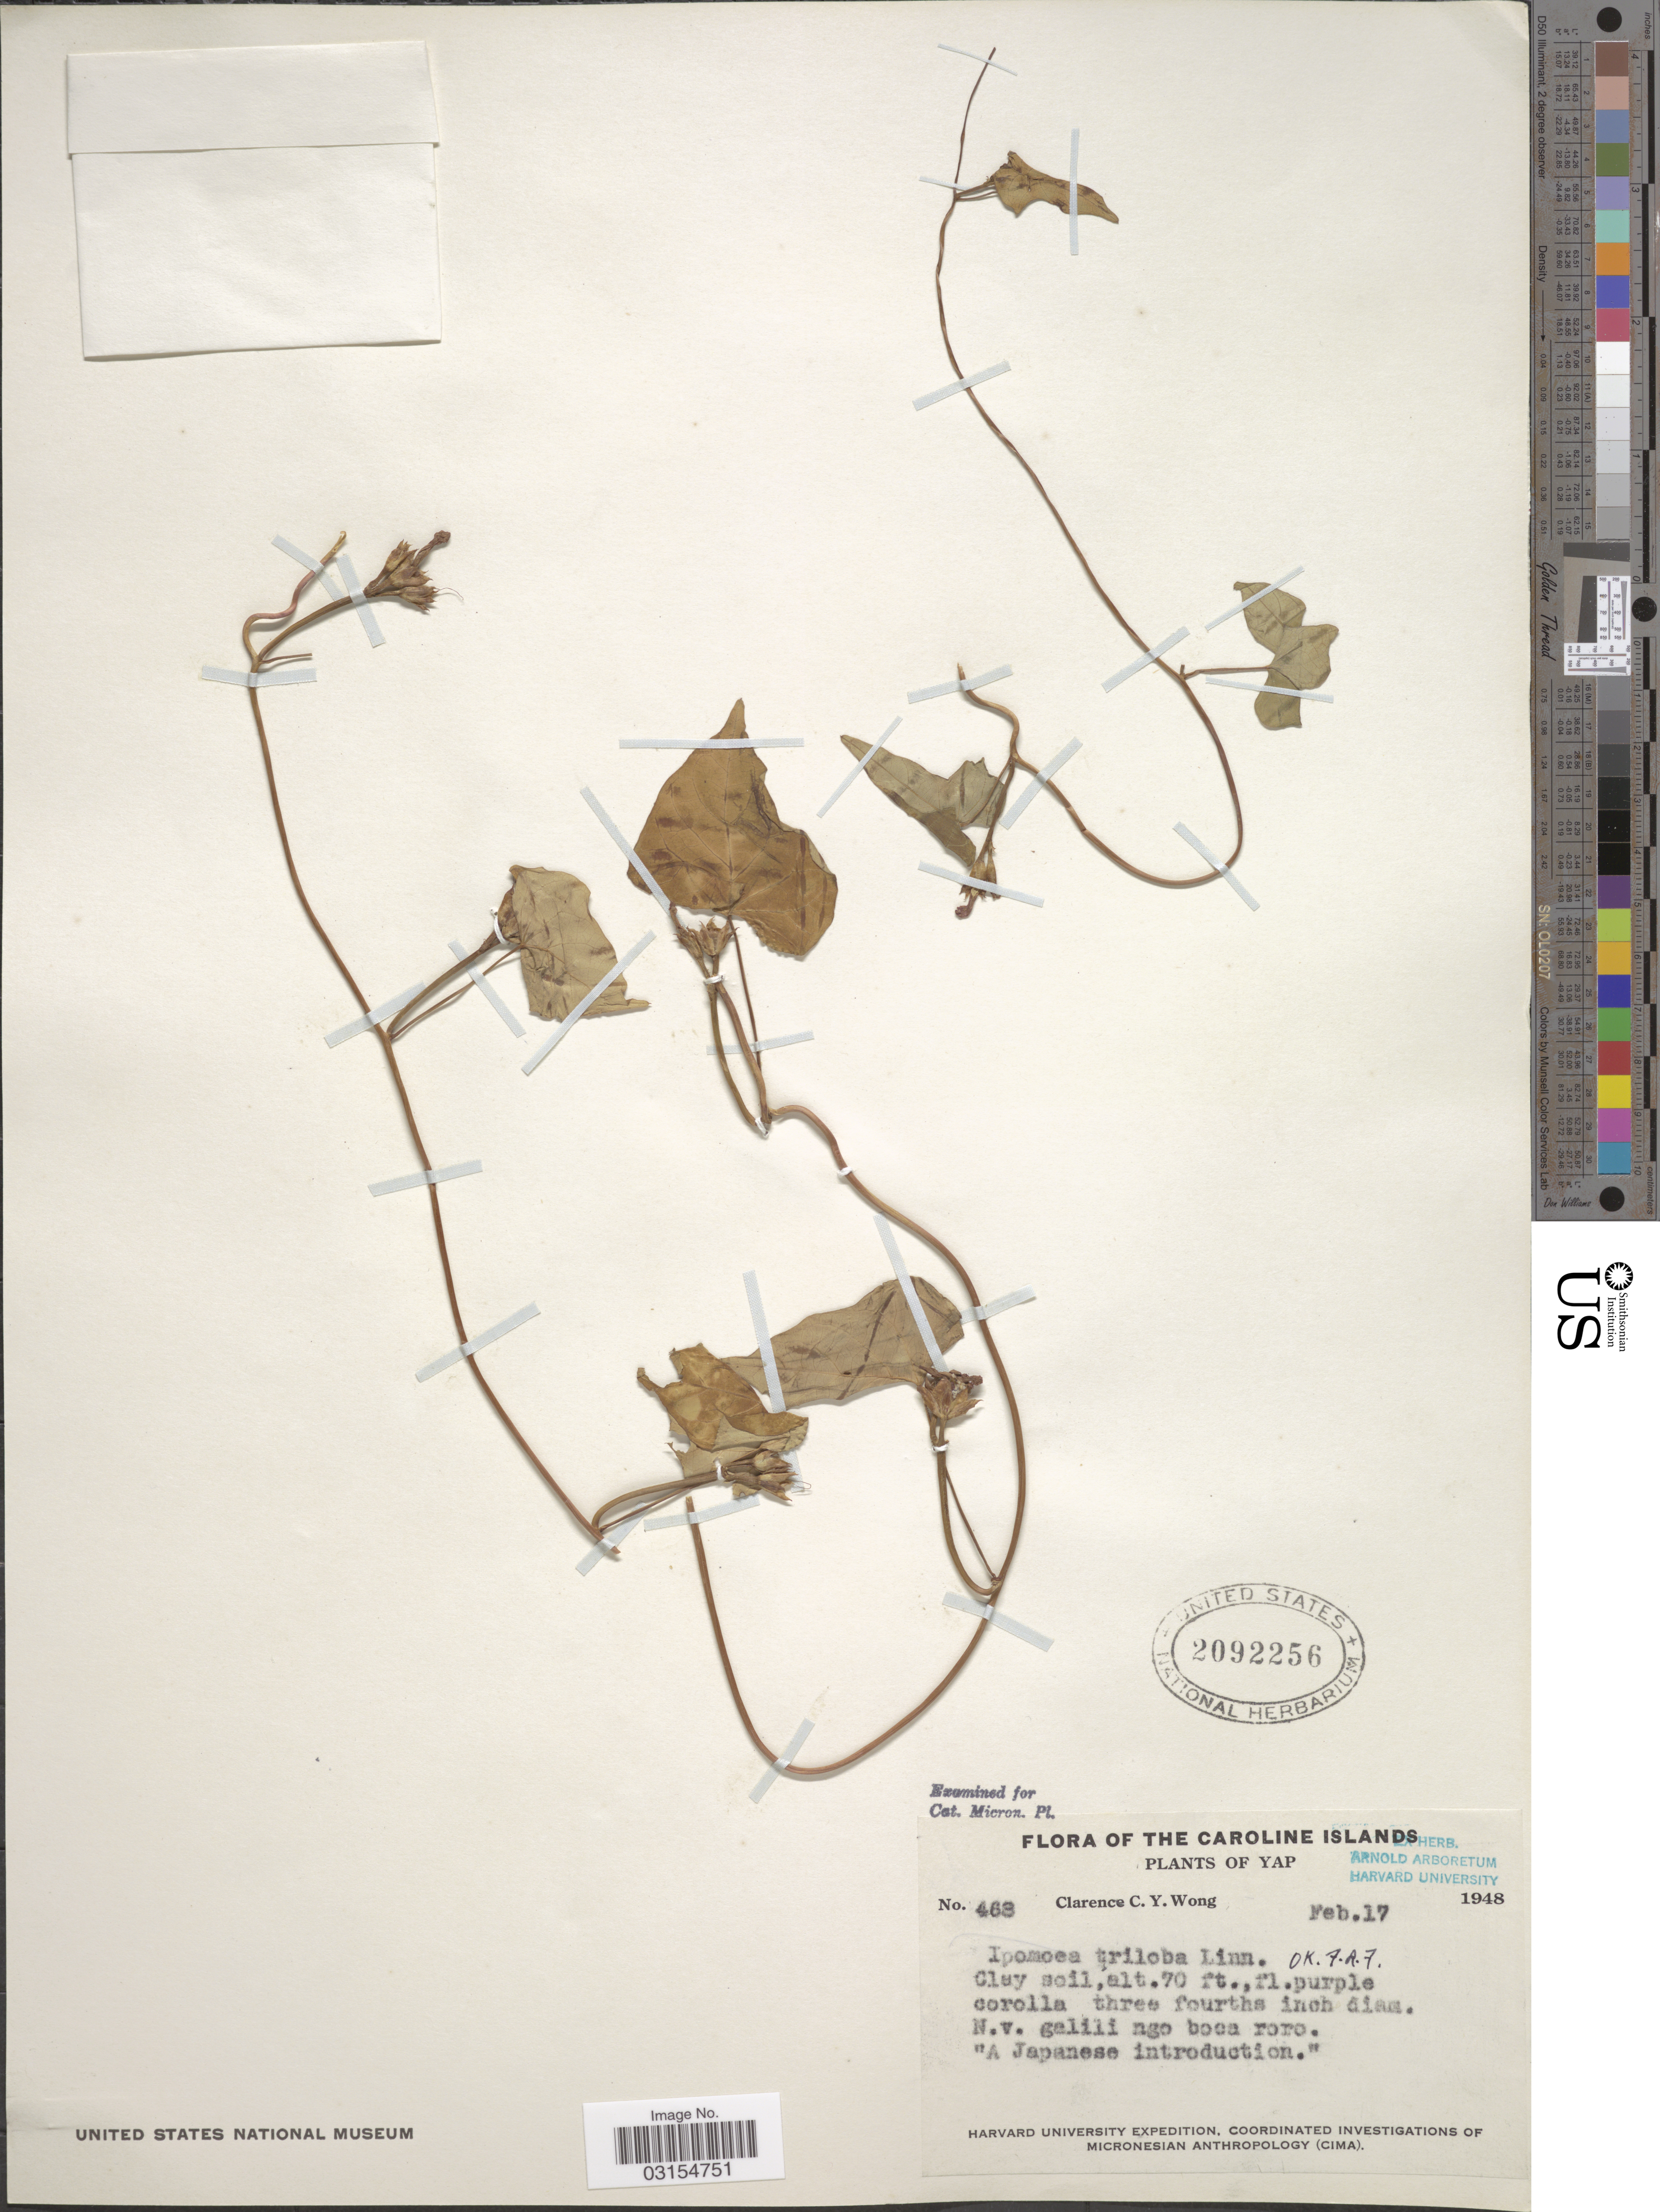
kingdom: Plantae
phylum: Tracheophyta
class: Magnoliopsida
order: Solanales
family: Convolvulaceae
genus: Ipomoea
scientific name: Ipomoea triloba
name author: L.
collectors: C. Wong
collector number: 468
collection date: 1948-02-17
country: Micronesia, Federated States of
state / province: Yap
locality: The Caroline Islands, Clay soil.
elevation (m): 21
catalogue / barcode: US 2092256